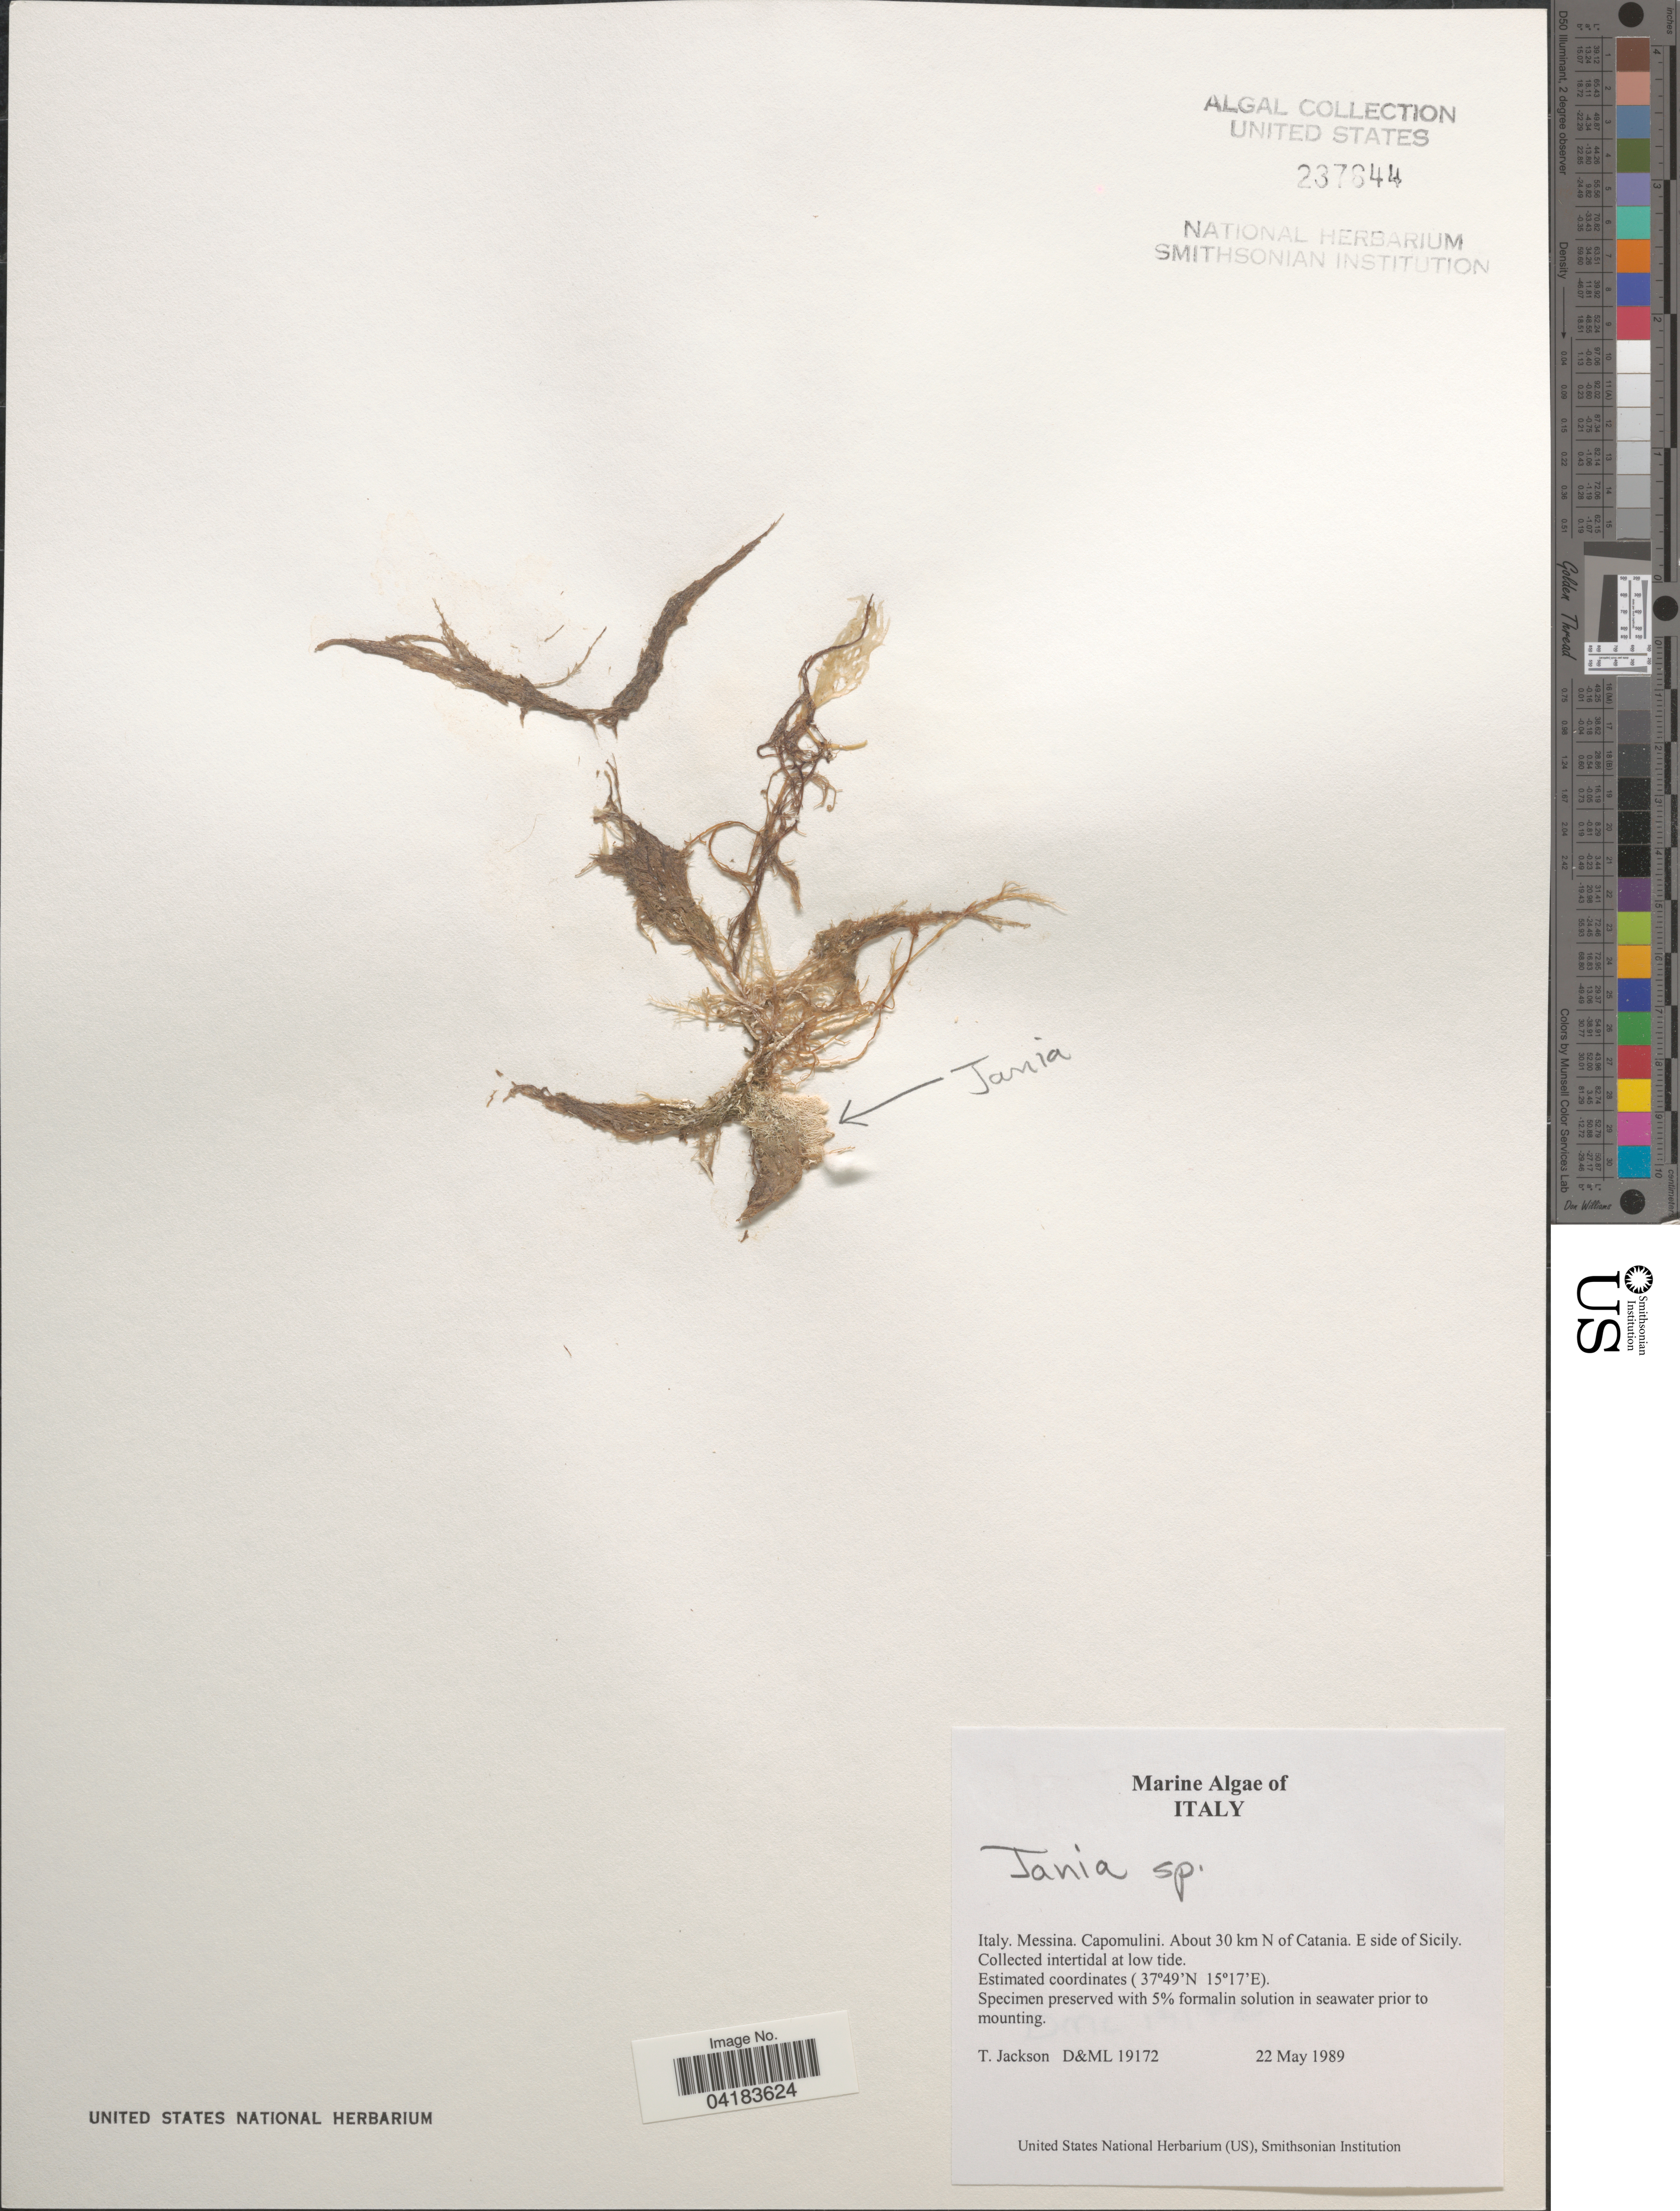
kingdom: Plantae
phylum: Rhodophyta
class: Florideophyceae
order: Corallinales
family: Corallinaceae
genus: Jania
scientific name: Jania sp.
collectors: T. Jackson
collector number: D&ML19172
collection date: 1989-05-22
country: Italy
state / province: Siciliana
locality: Messina. Capomulini. About 30 km N of Catania. E side of Sicily.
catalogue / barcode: US 237644